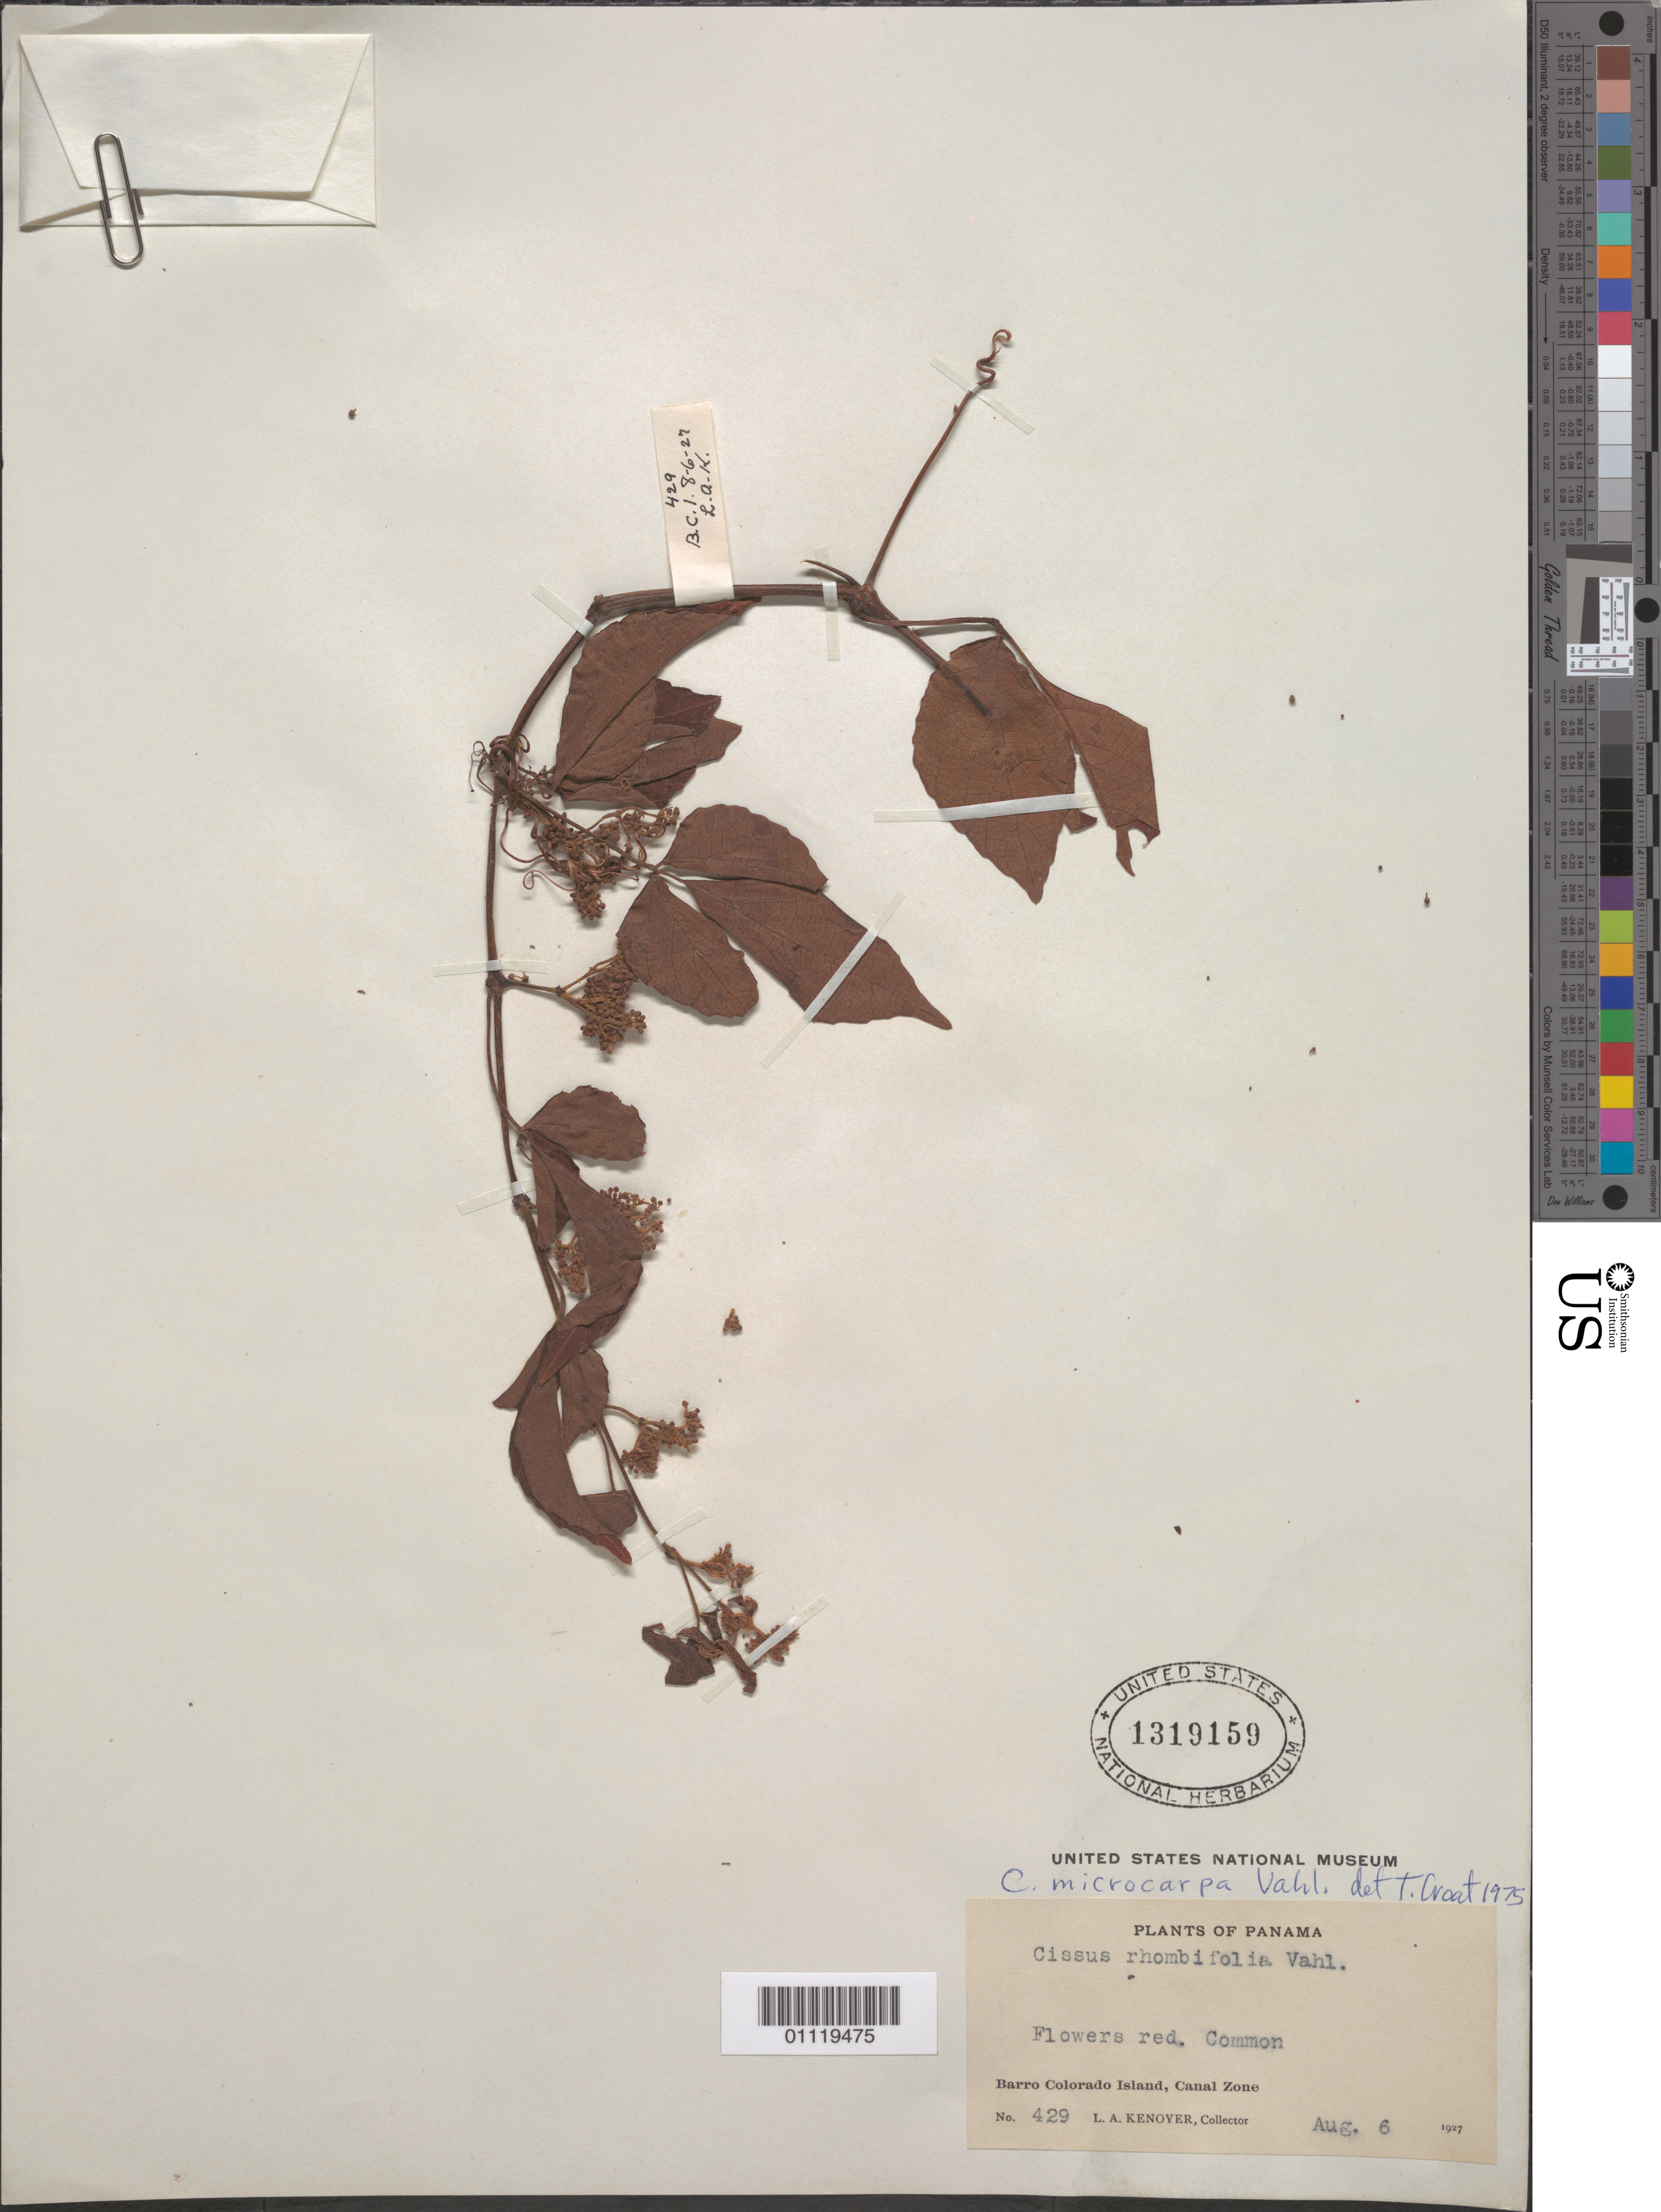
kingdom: Plantae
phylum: Tracheophyta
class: Magnoliopsida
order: Vitales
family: Vitaceae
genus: Cissus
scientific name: Cissus microcarpa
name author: Vahl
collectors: L. A. Kenoyer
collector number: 429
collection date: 1927-08-06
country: Panama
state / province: Panamá Oeste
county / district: Canal Zone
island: Barro Colorado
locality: Barro Colorado Island.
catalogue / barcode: US 1319159